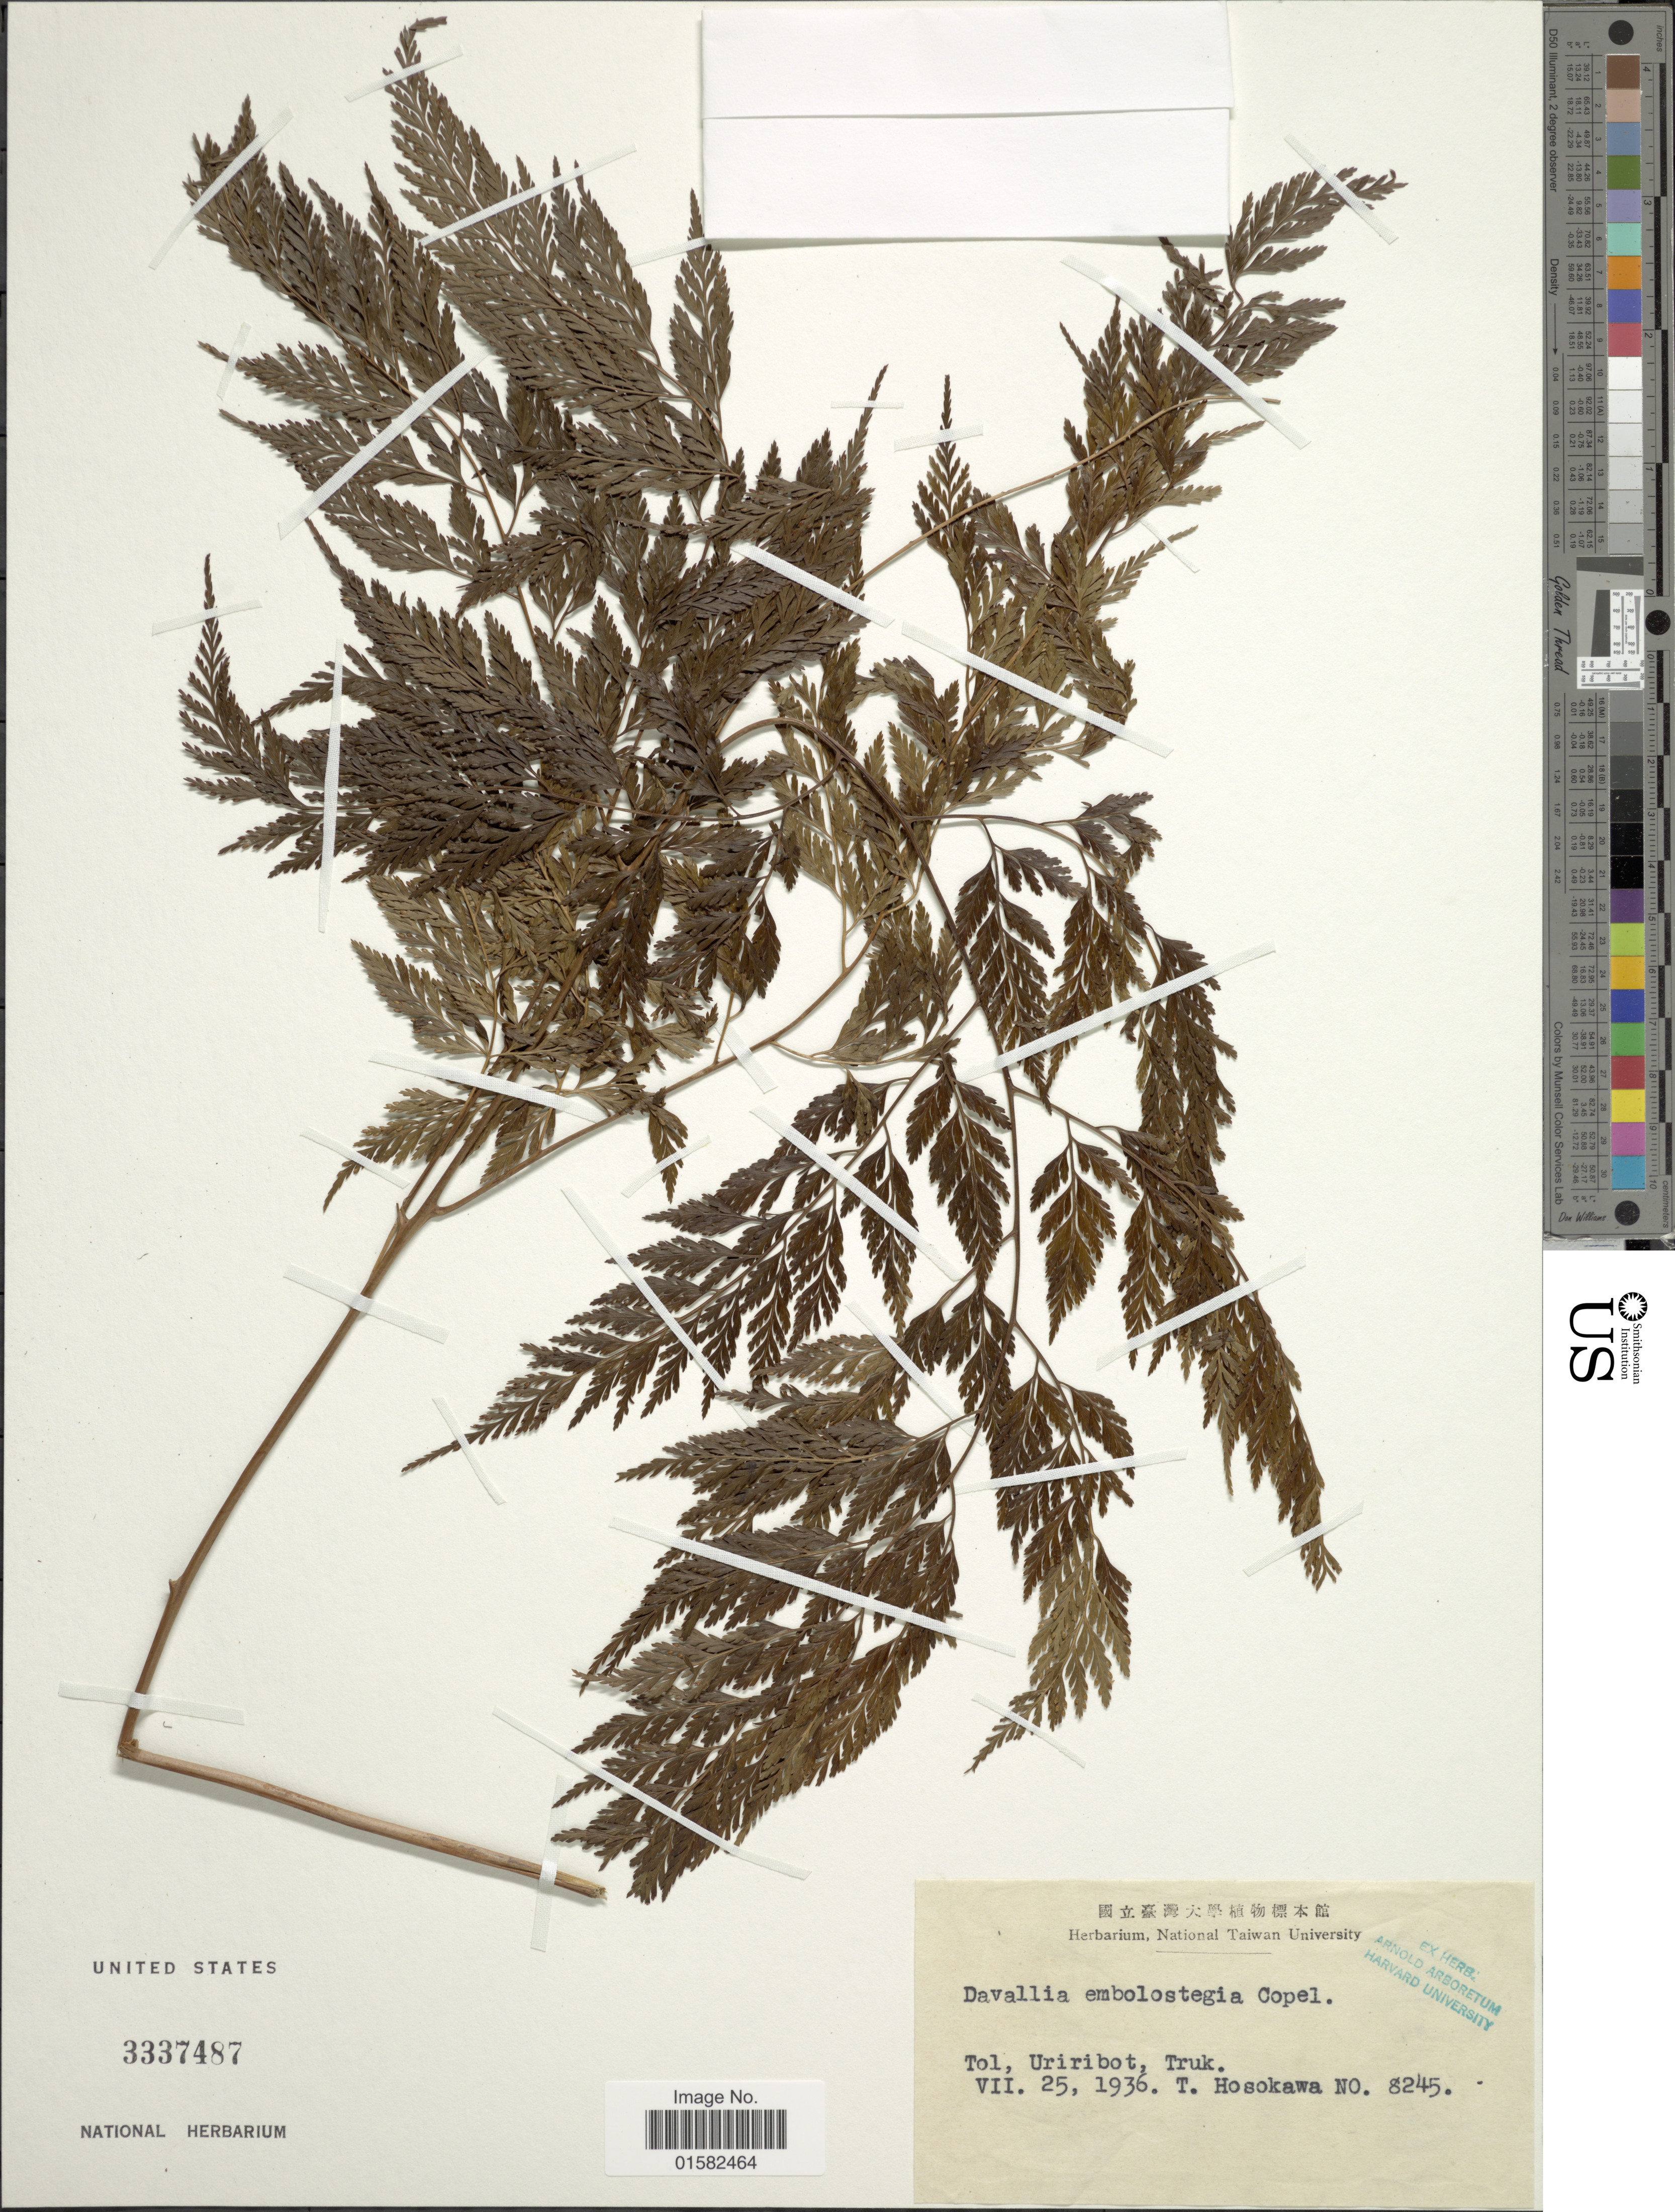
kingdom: Plantae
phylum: Tracheophyta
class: Polypodiopsida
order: Polypodiales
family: Davalliaceae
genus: Wibelia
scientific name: Wibelia embolostegia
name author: (Colla) M. Kato & Tsutsumi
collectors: T. Hosokawa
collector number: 8245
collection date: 1936-07-25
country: Micronesia, Federated States of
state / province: Truk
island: Tol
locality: Uriribot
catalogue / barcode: US 3337487